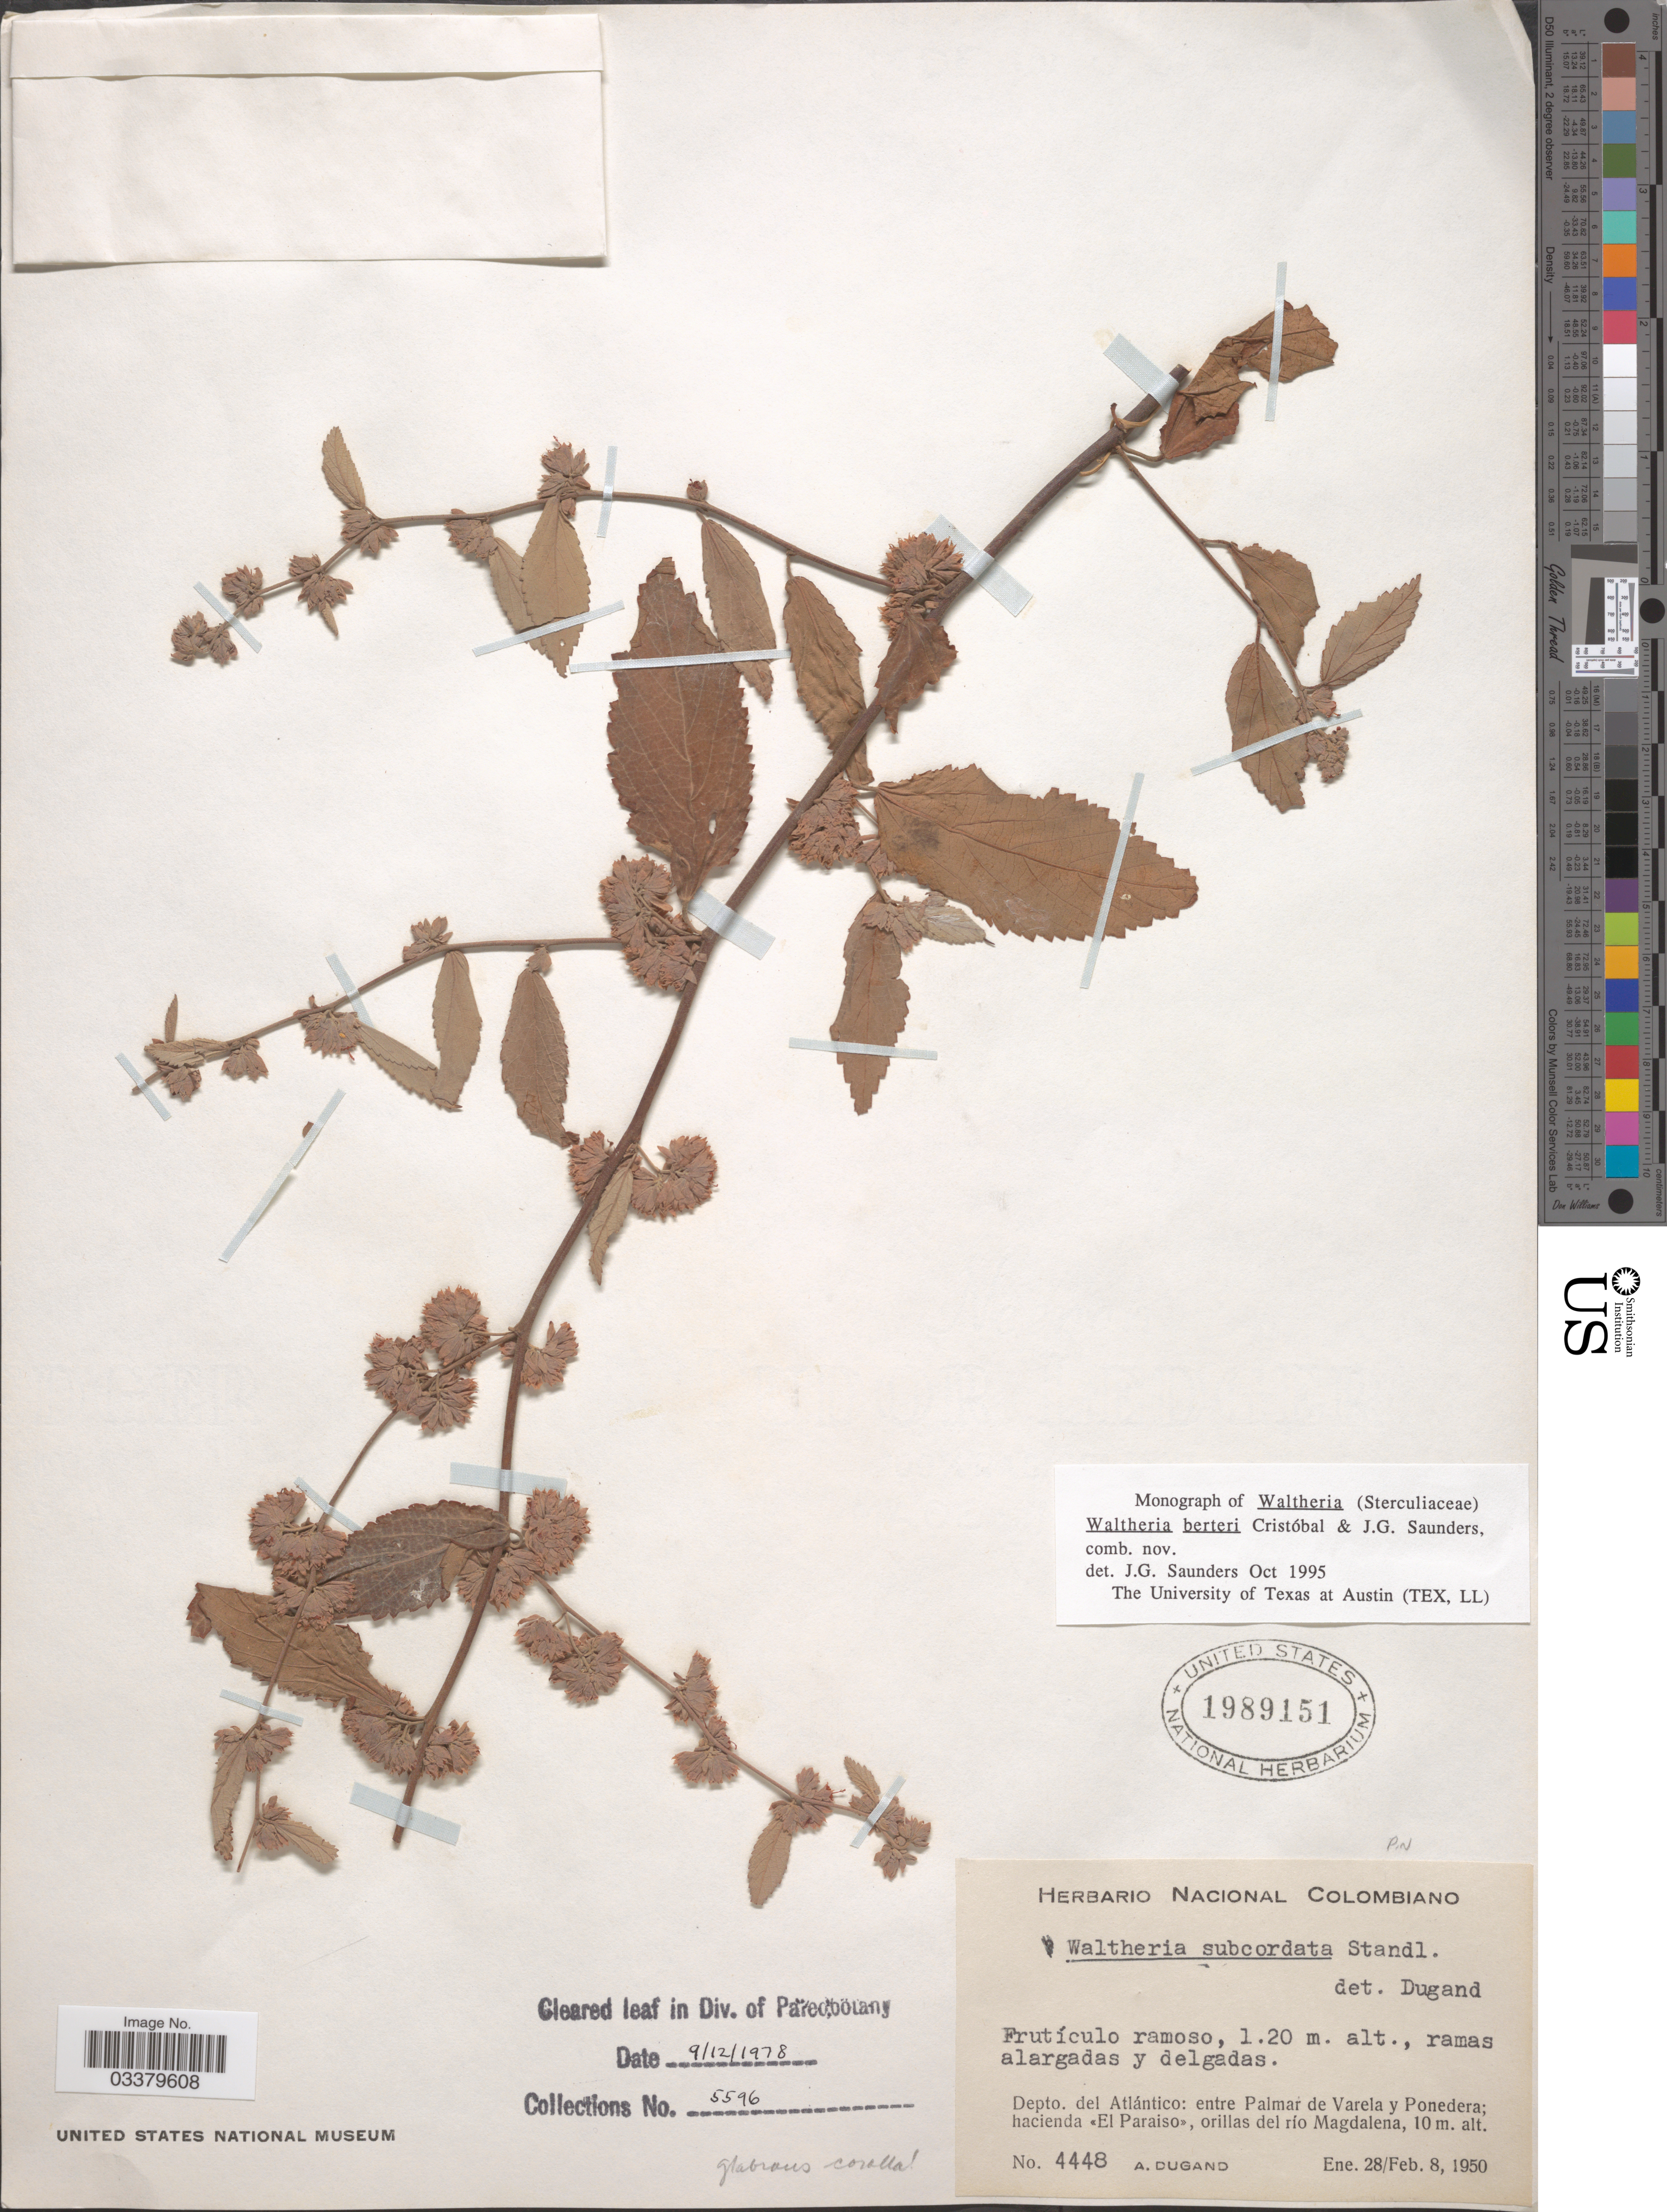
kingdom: Plantae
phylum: Tracheophyta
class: Magnoliopsida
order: Malvales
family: Malvaceae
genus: Waltheria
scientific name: Waltheria berteroi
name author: (Spreng.) J.G. Saunders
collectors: A. Dugand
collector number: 4448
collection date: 1950-01-28/1950-02-08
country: Colombia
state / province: Atlántico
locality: Depto. del Atlántico: entre Palmar de Varela y Ponedera; hacienda «El Paraiso», orillas del río Magdalena.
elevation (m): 10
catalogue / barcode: US 1989151